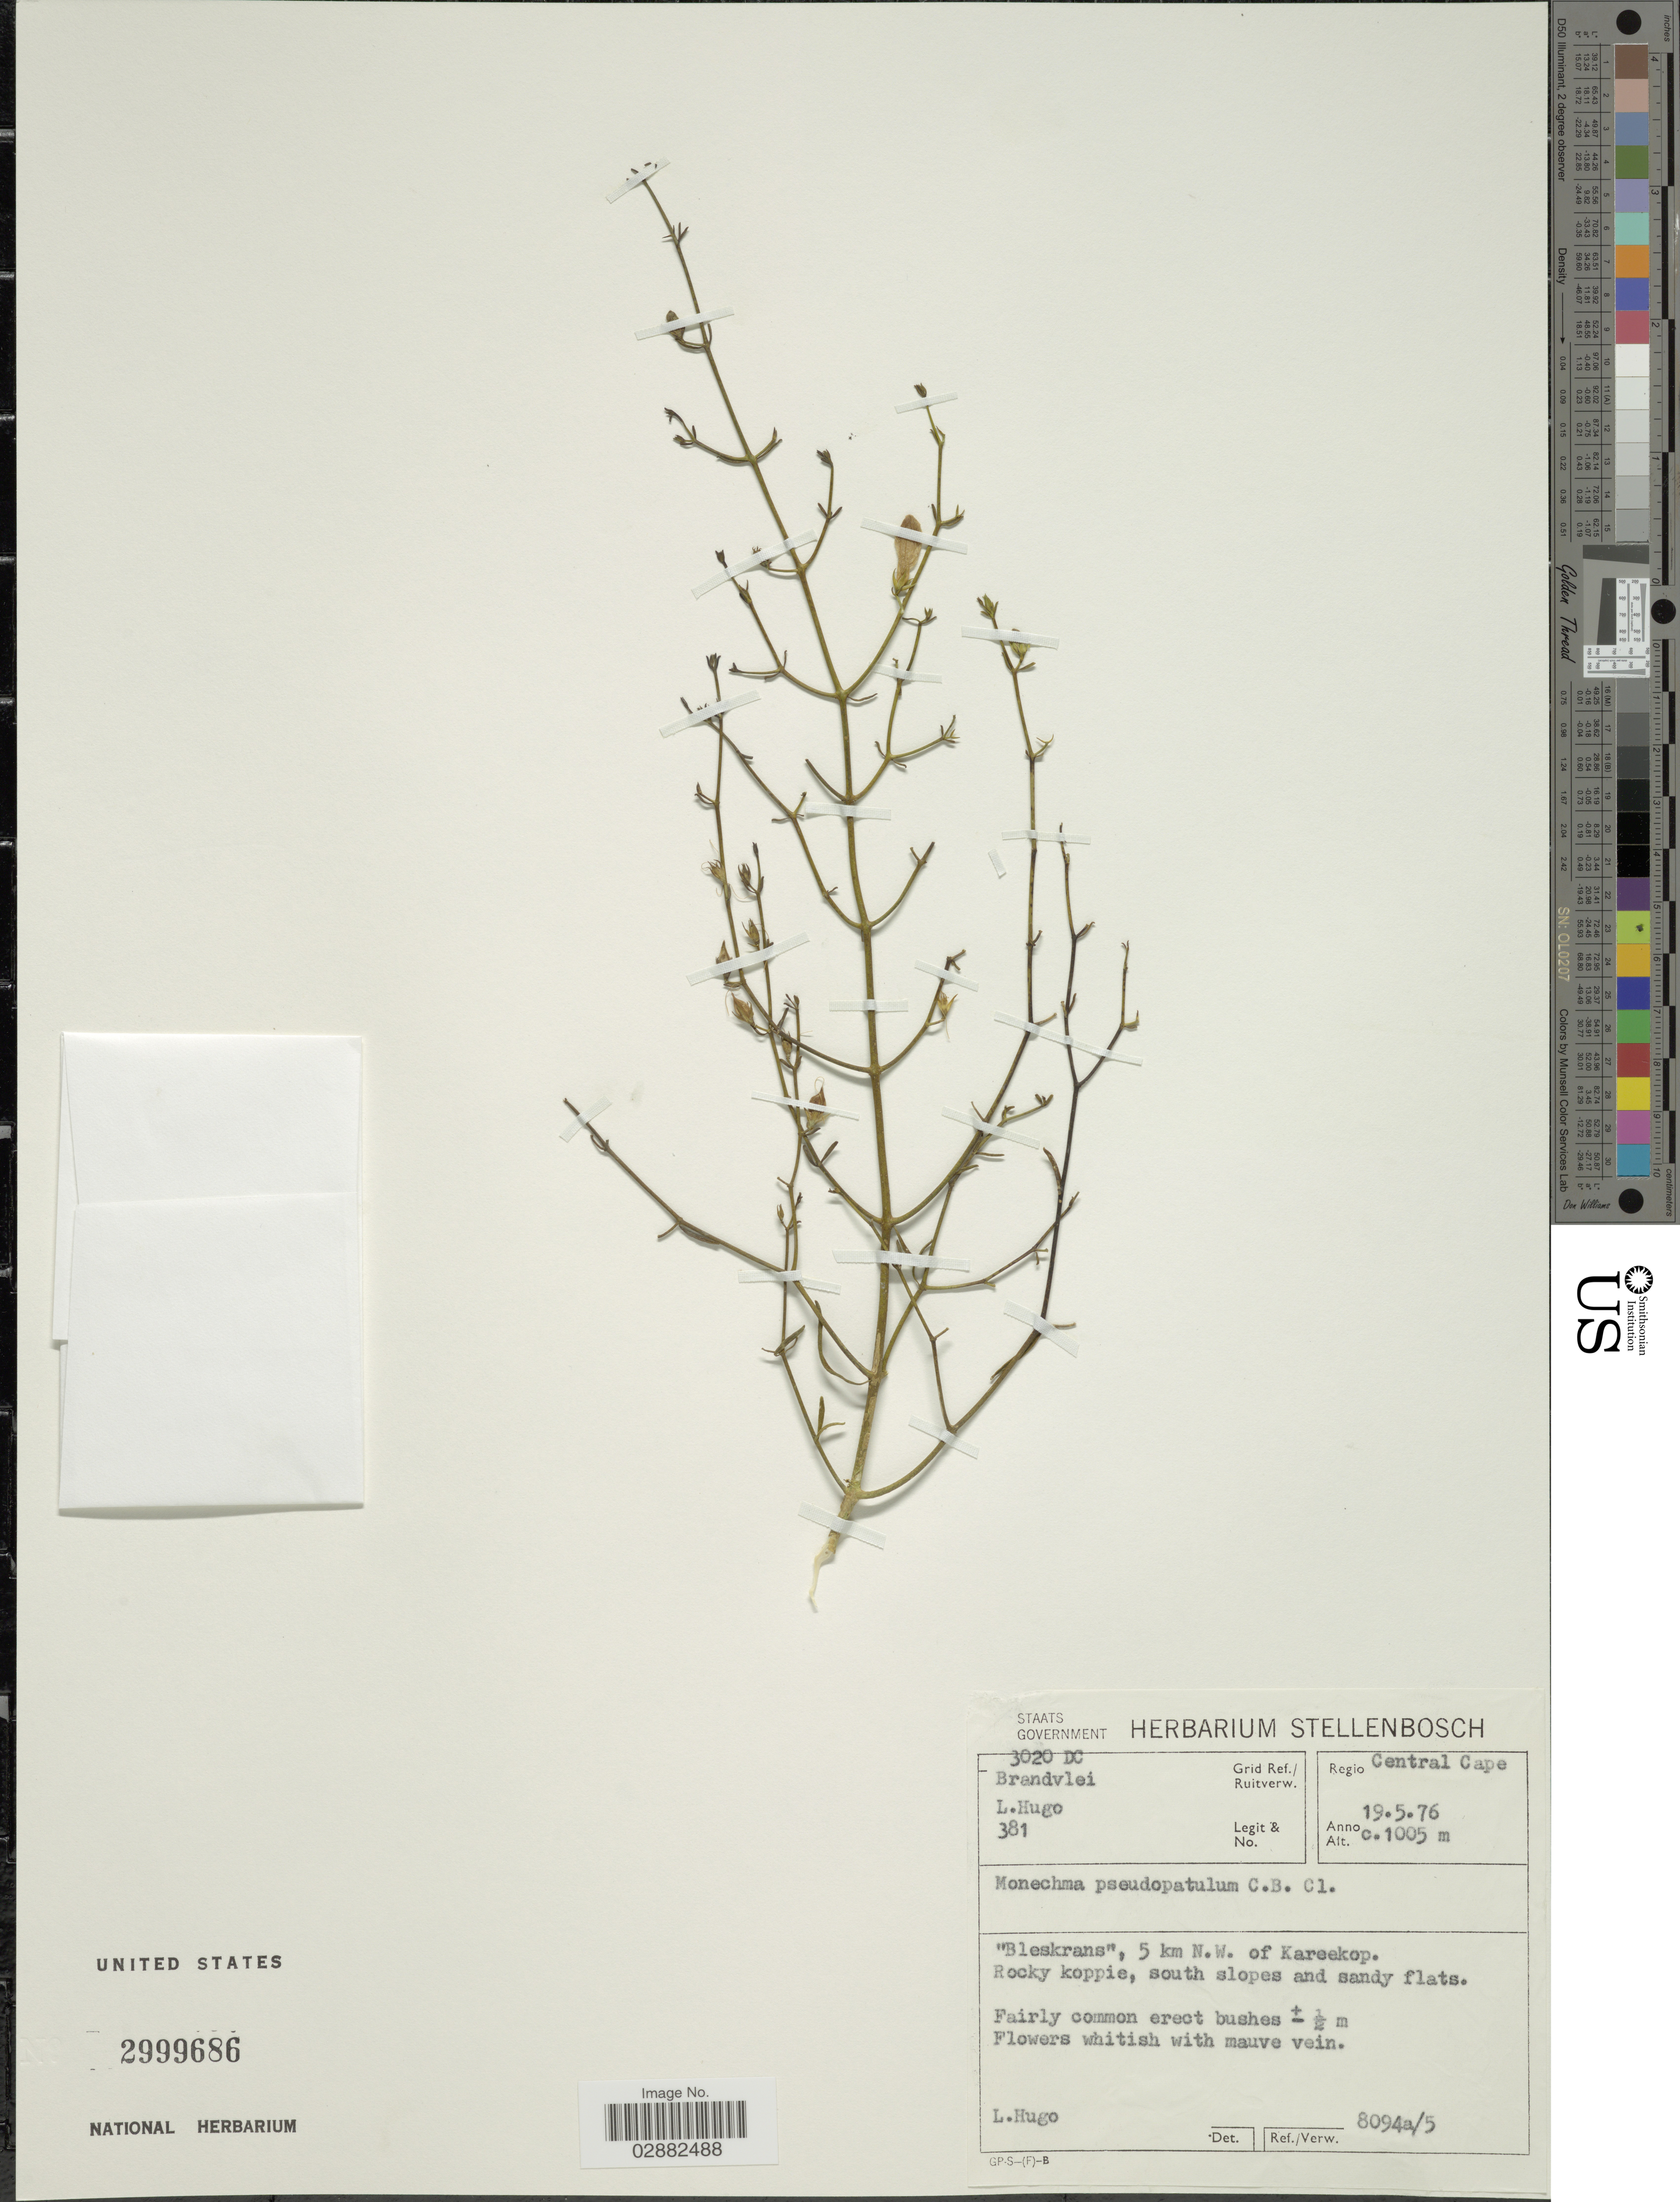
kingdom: Plantae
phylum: Tracheophyta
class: Magnoliopsida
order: Lamiales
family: Acanthaceae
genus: Pogonospermum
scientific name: Pogonospermum patulum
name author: (Licht. ex Roem. & Schult.) I. Darbysh. & Kiel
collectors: L. Hugo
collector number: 381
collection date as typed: Transcribed d/m/y: 19/5/76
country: South Africa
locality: Grid Ref./Ruitverw. 3020DC Brandvlei, Regio Central Cape, "Bleskrans", 5 km N.W. of Kareekop.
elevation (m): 1005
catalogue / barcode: US 2999686